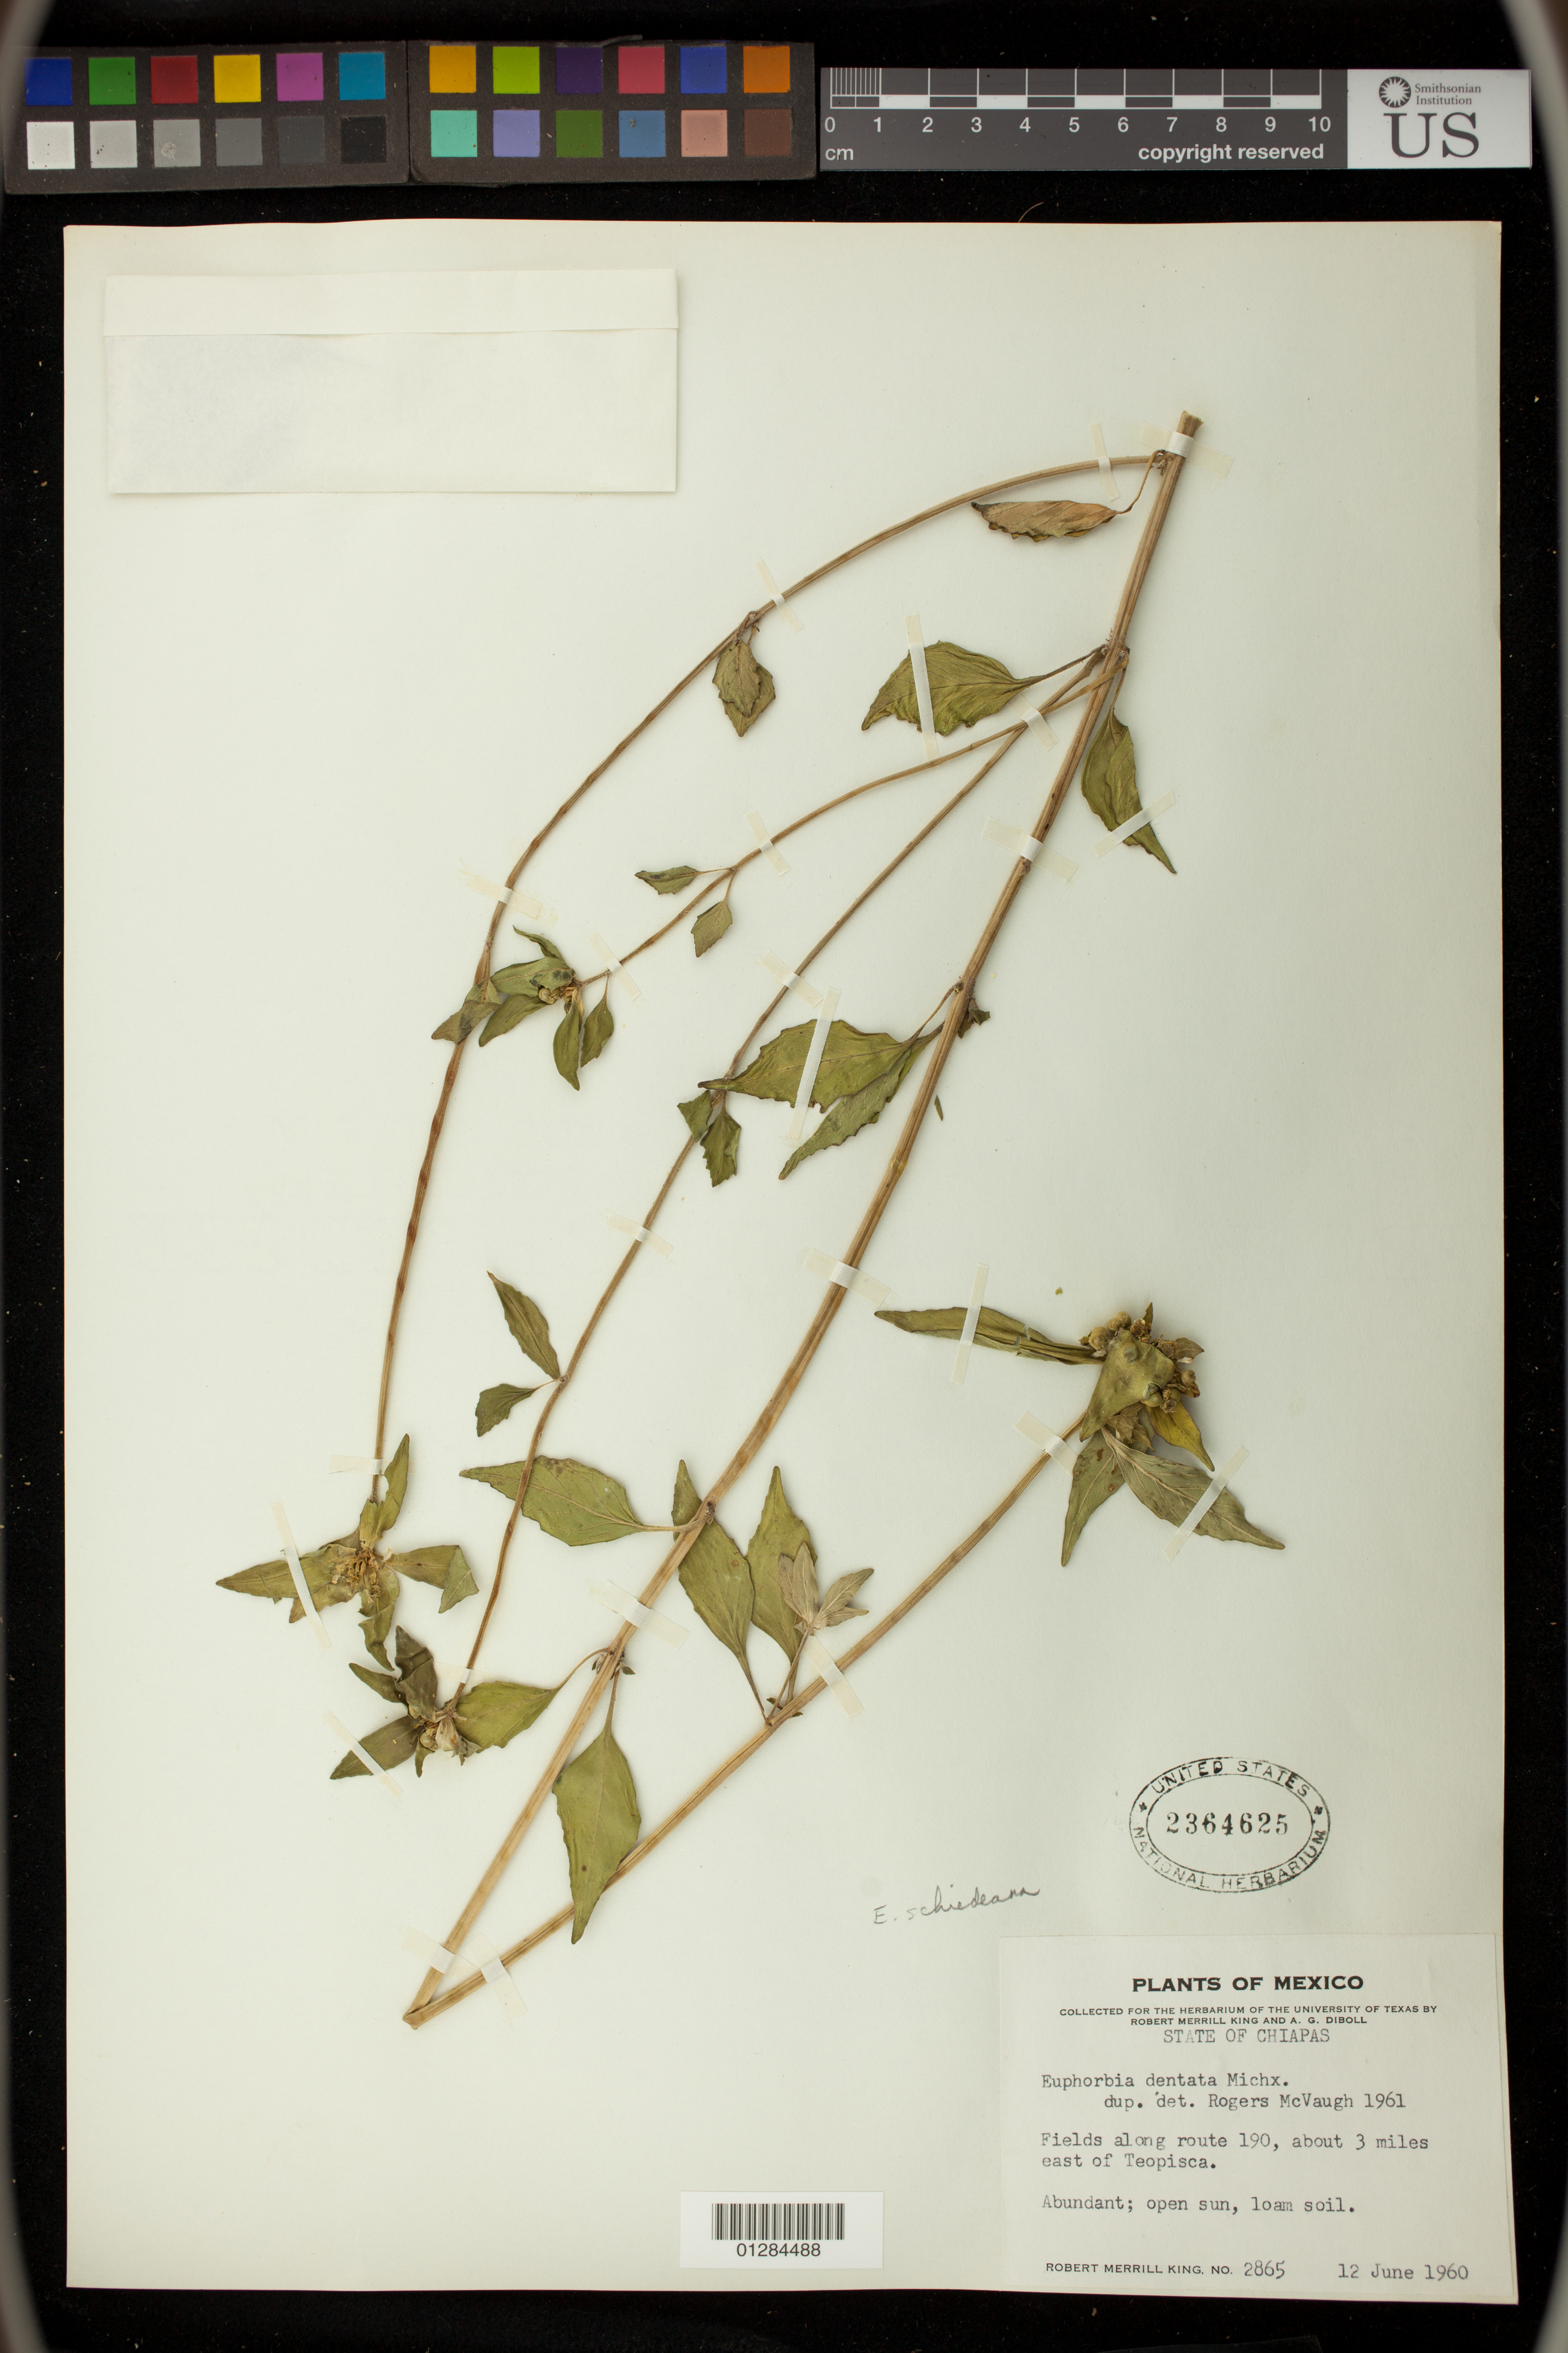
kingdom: Plantae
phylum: Tracheophyta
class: Magnoliopsida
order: Malpighiales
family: Euphorbiaceae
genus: Euphorbia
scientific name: Euphorbia schiedeana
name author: (Klotzsch & Garcke) Mayfield ex C. Nelson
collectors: R. M. King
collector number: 2865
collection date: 1960-06-12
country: Mexico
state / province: Chiapas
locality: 3 miles E of Teopisca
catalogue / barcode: US 2364625